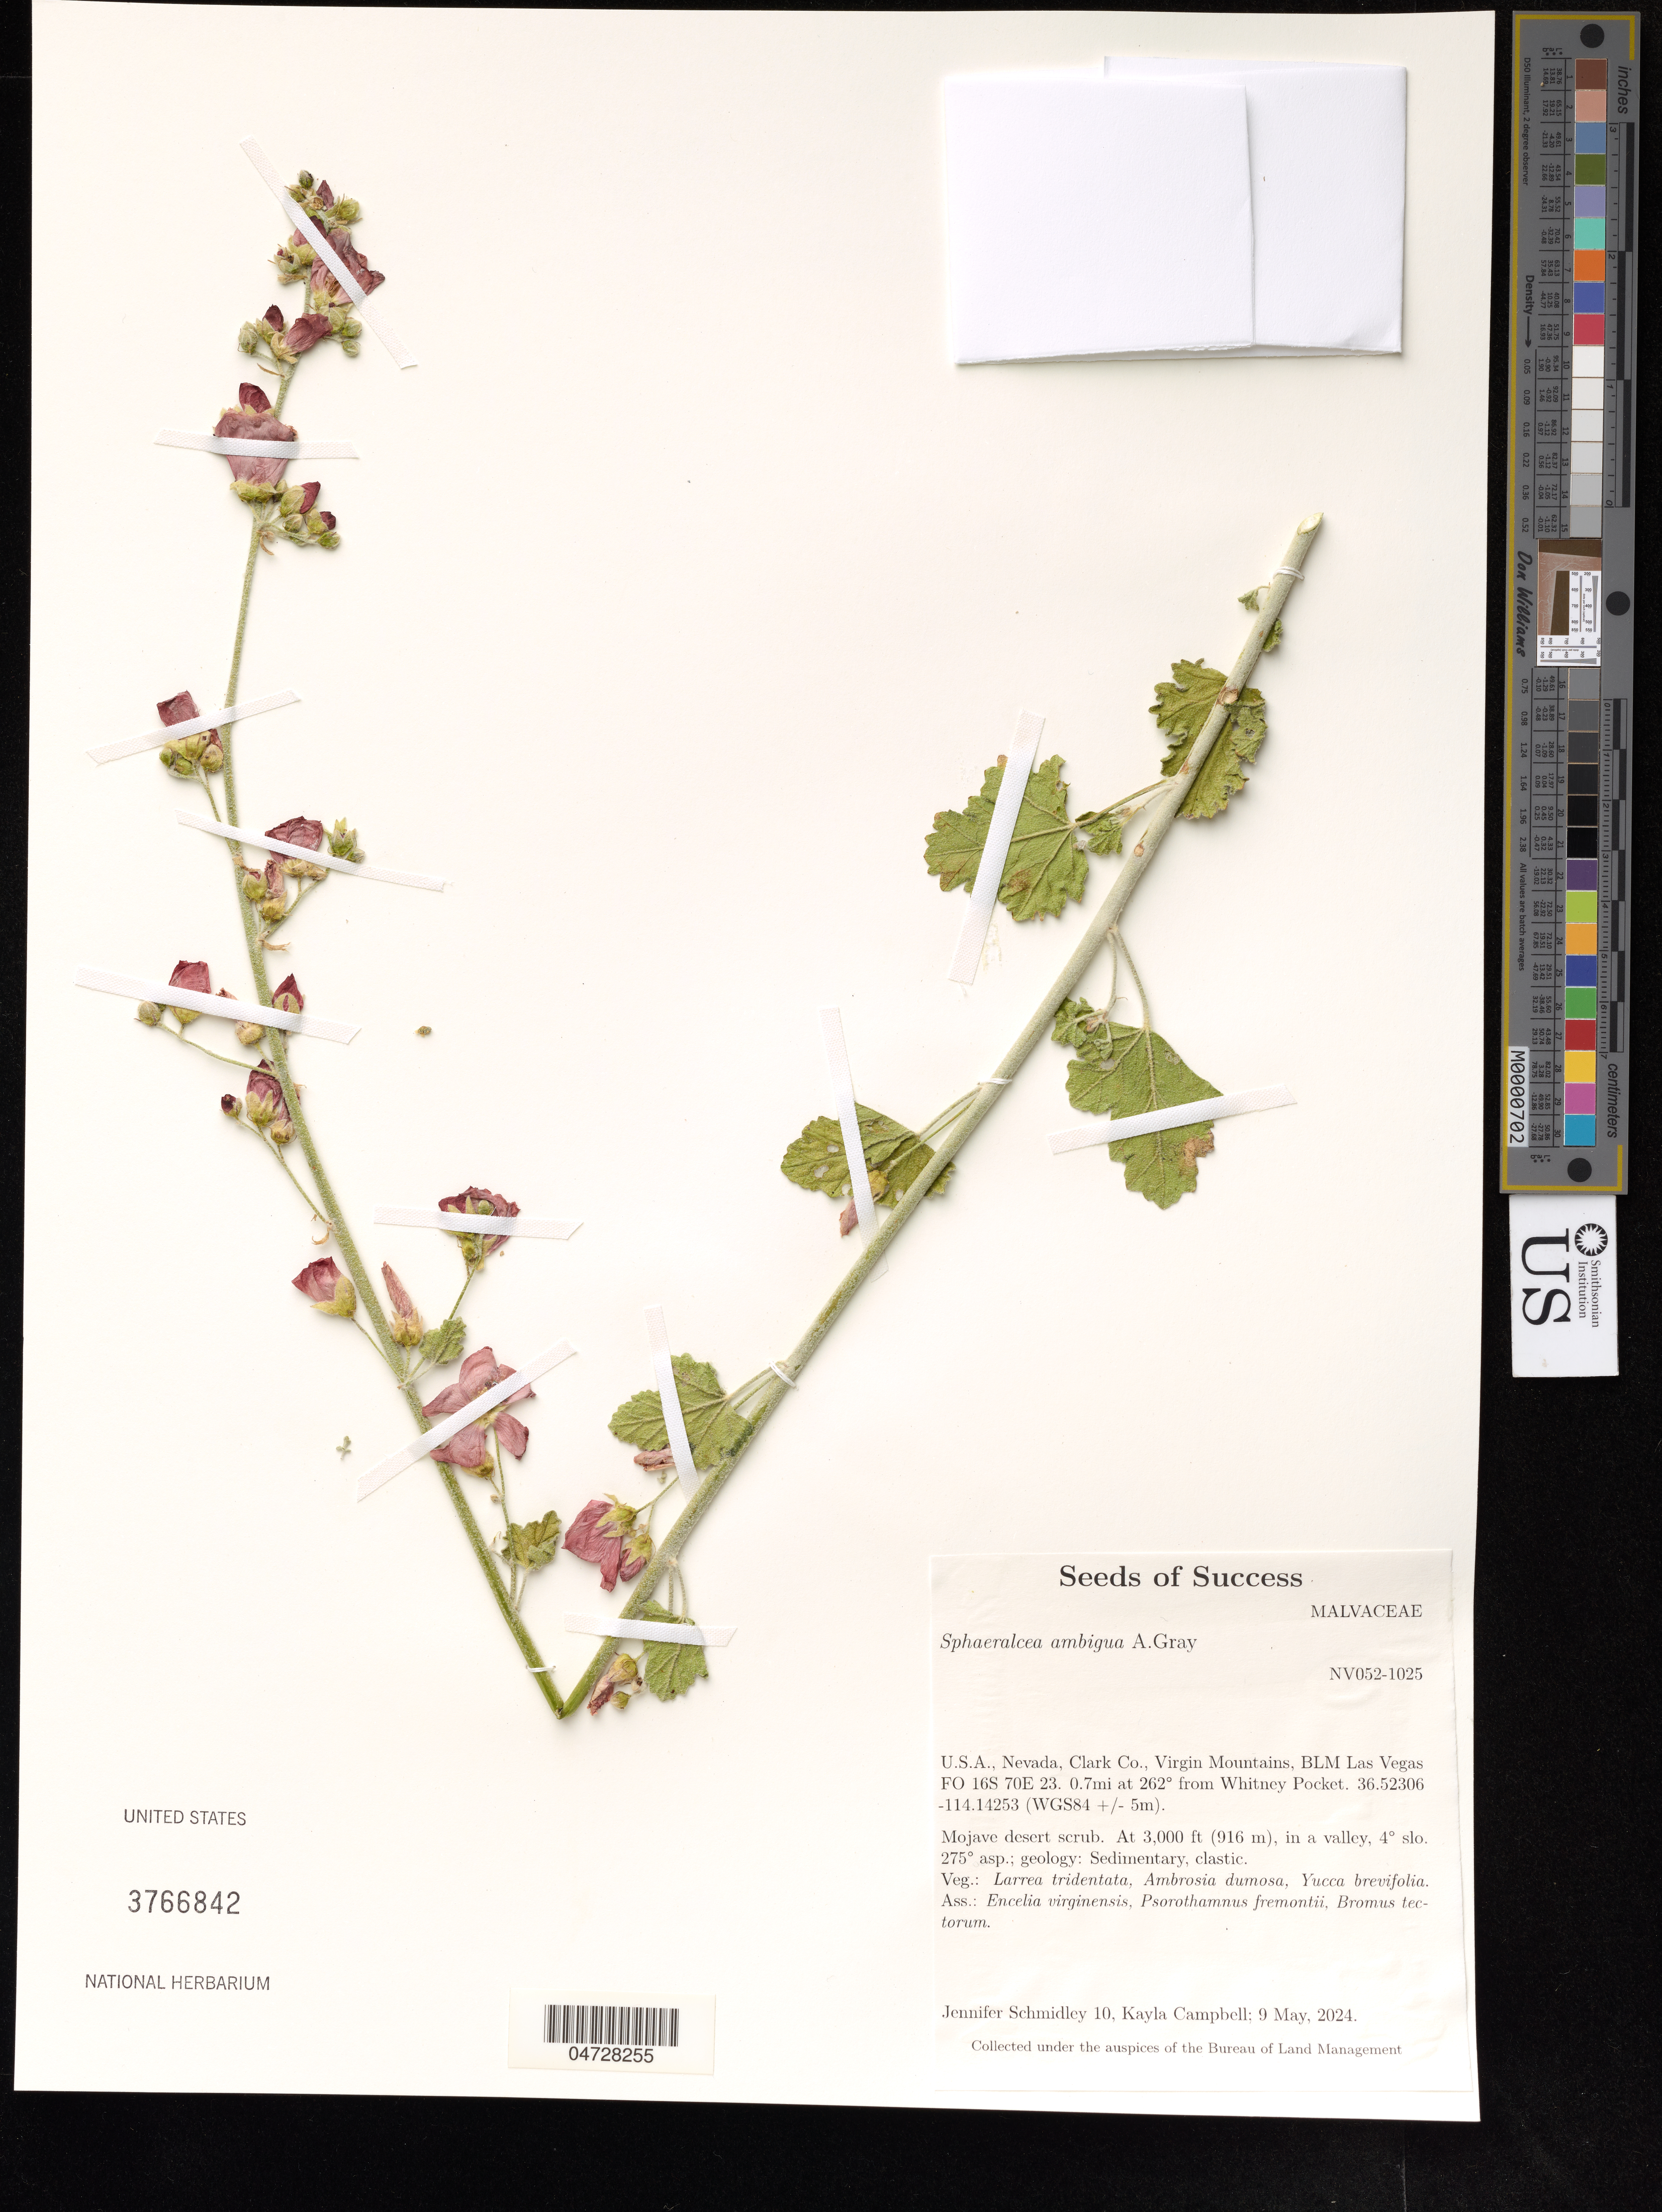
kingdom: Plantae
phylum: Tracheophyta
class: Magnoliopsida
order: Malvales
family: Malvaceae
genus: Sphaeralcea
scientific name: Sphaeralcea ambigua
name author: A. Gray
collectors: J. Schmidley & K. Campbell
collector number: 10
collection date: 2024-05-09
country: United States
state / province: Nevada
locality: Clark Co., Virgin Mountains, BLM Las Vegas. Mojave desert.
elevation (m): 914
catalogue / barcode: US 3766842